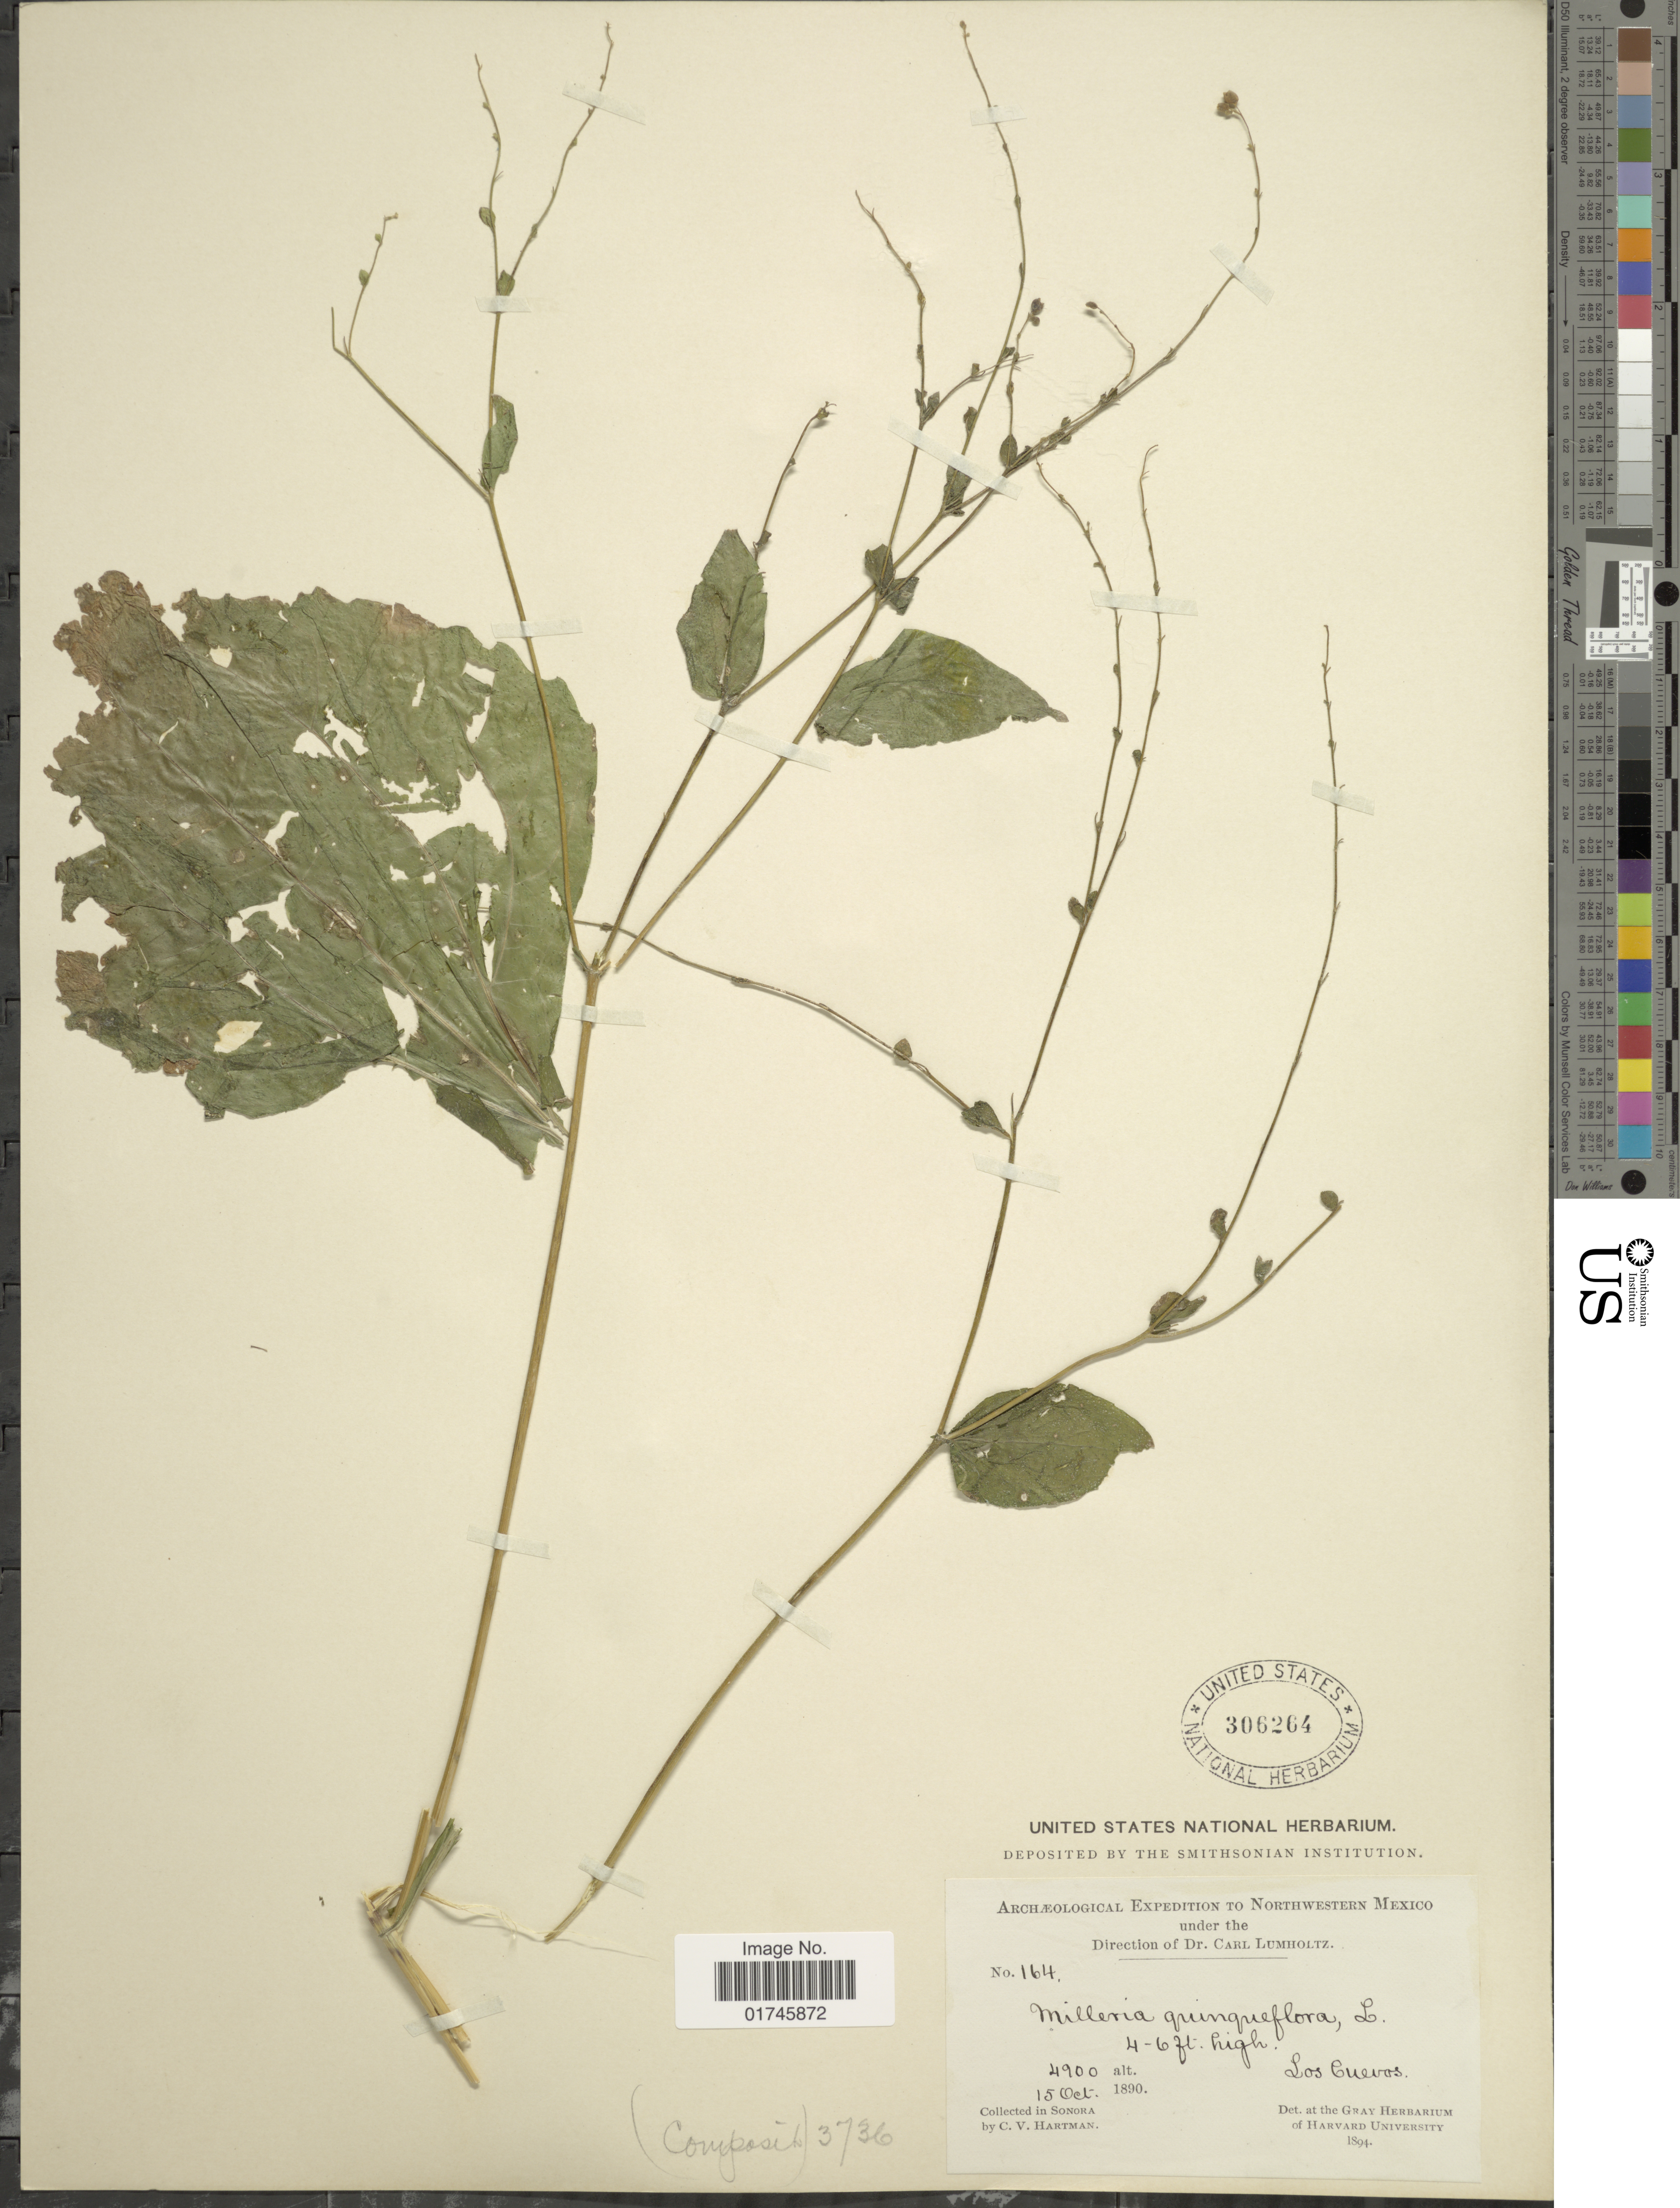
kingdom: Plantae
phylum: Tracheophyta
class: Magnoliopsida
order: Asterales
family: Asteraceae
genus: Milleria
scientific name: Milleria quinqueflora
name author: L.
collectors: C. V. Hartman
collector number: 164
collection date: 1890-10-15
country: Mexico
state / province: Sonora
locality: Sonora, Los Cuevos.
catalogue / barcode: US 306264